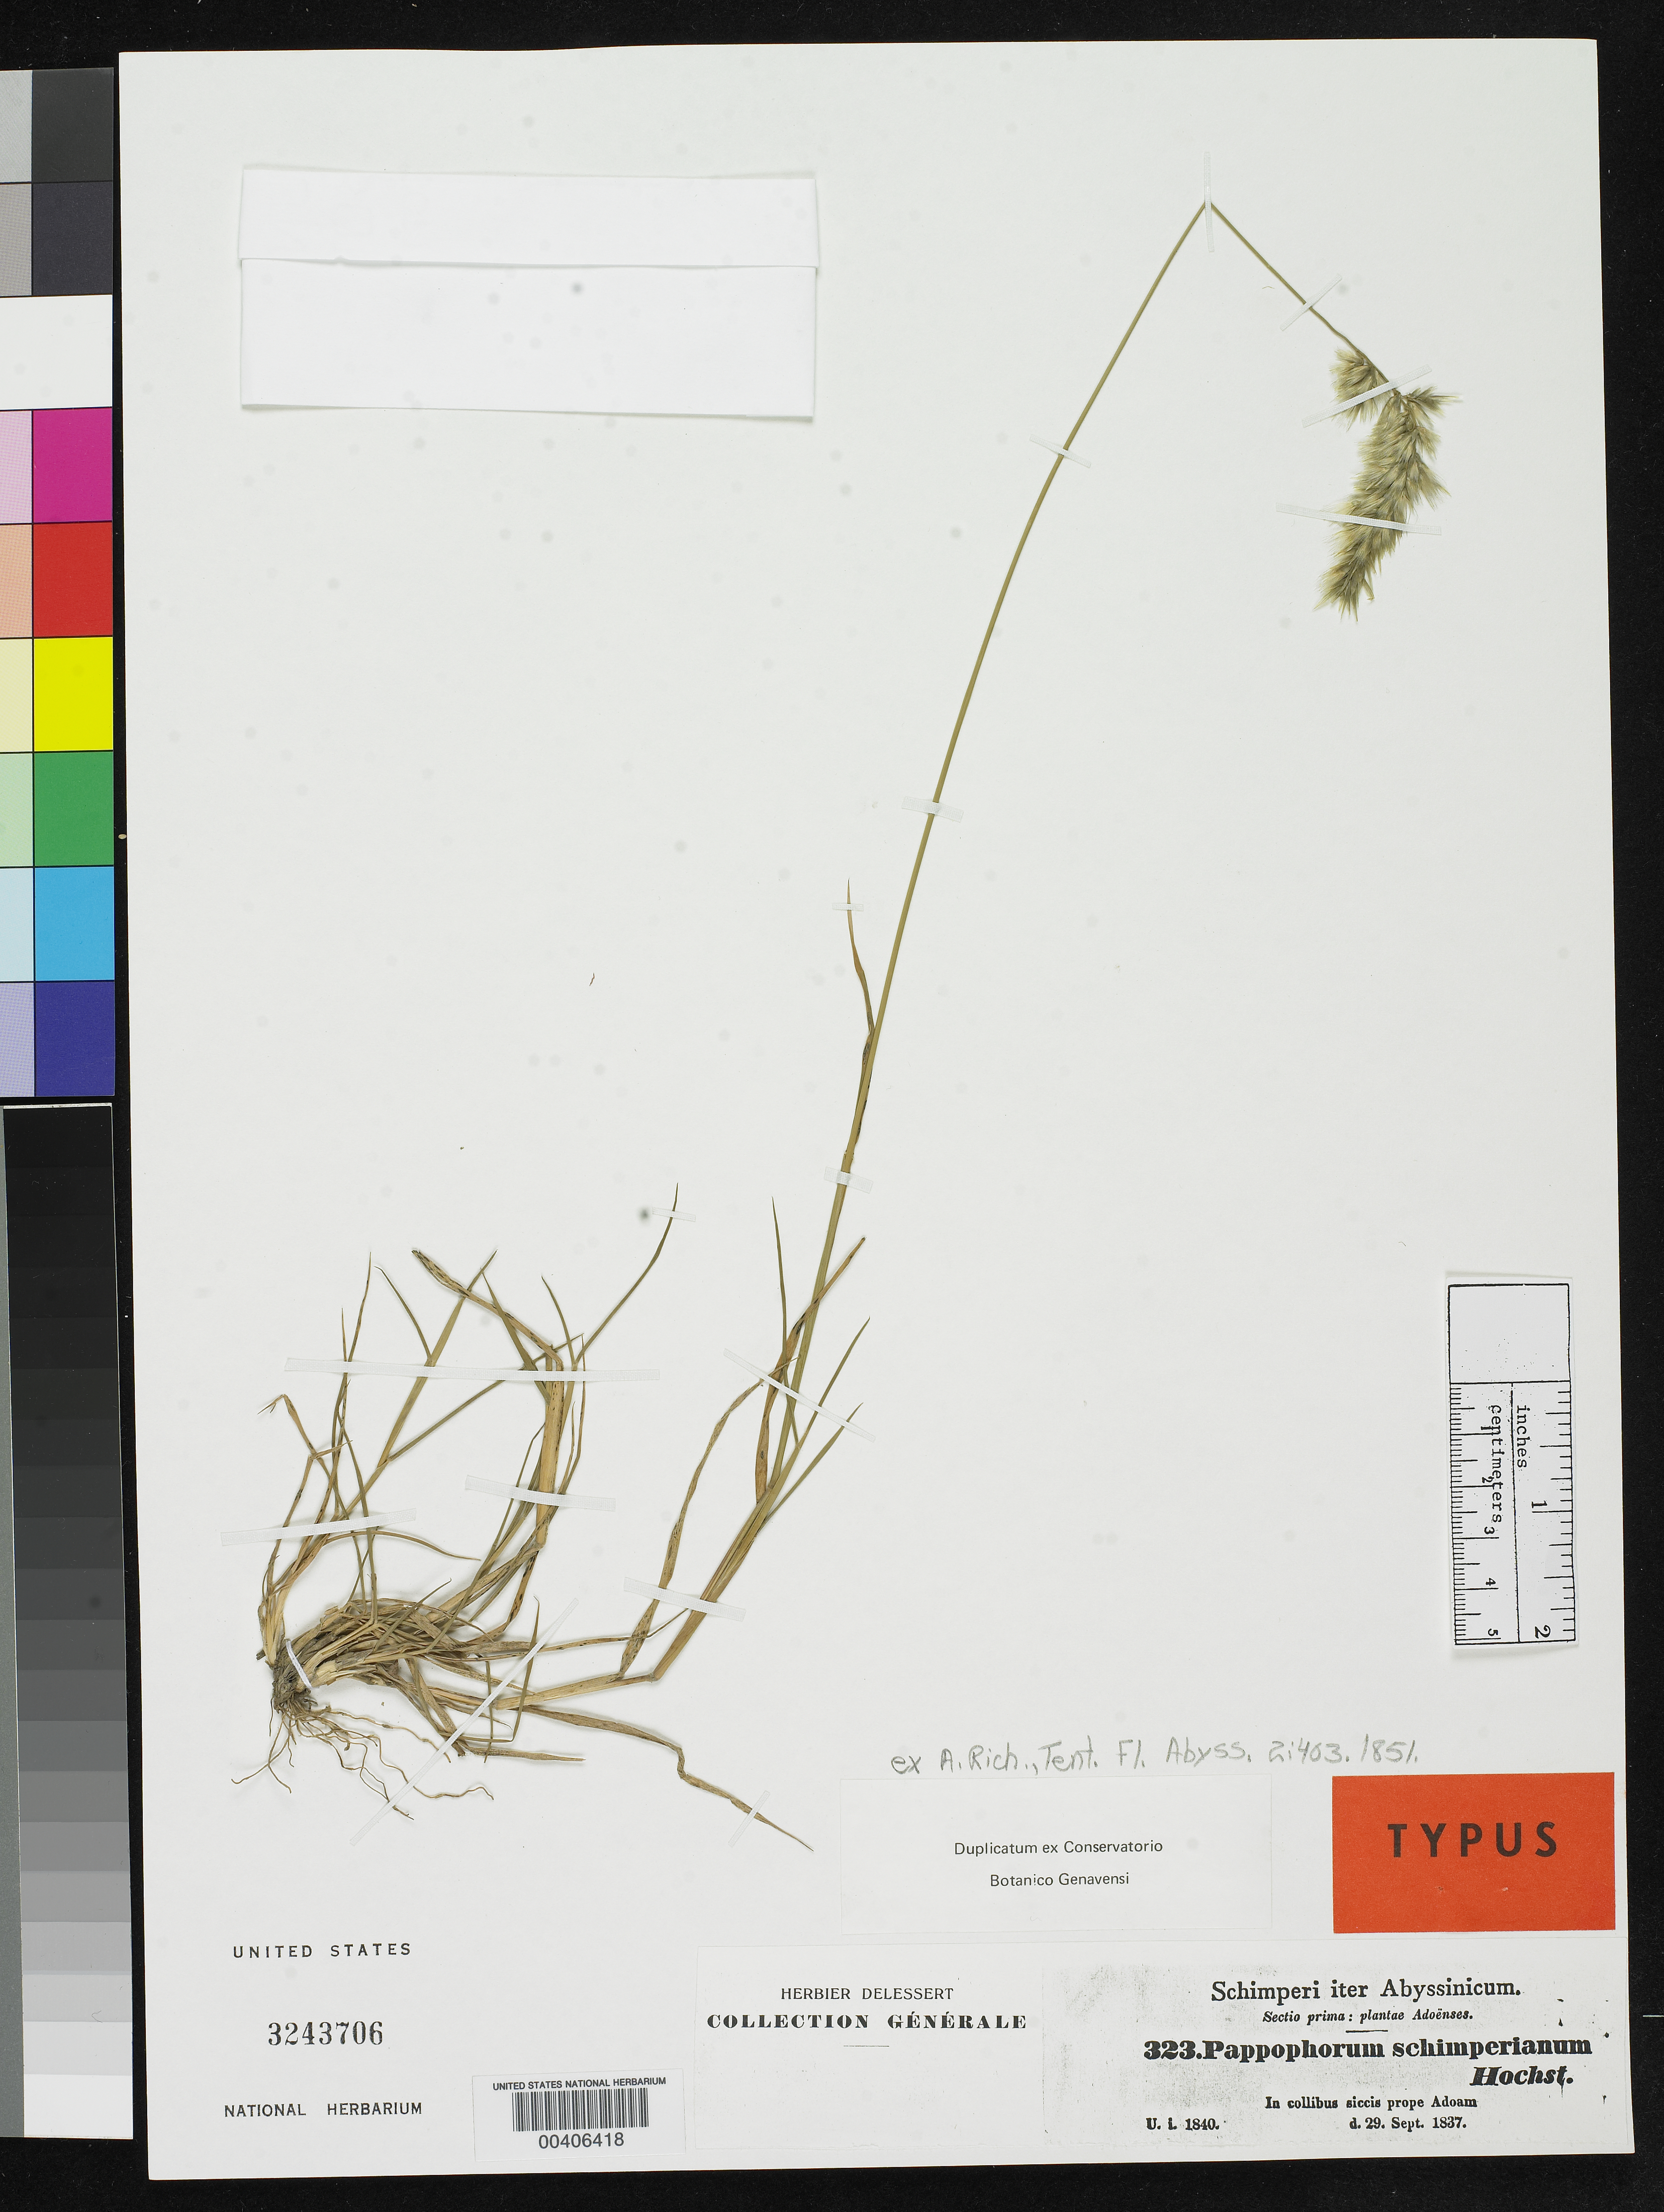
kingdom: Plantae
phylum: Tracheophyta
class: Liliopsida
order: Poales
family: Poaceae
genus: Pappophorum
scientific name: Pappophorum schimperianum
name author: Hochst. ex A. Rich.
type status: Isotype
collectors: G. W. Schimper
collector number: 323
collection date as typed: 29 Sep 1837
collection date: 1837-09-29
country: Ethiopia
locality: In collibus siccis prope Adoam [in dry hills near Adoa (Adwa?)?].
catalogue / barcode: US 3243706